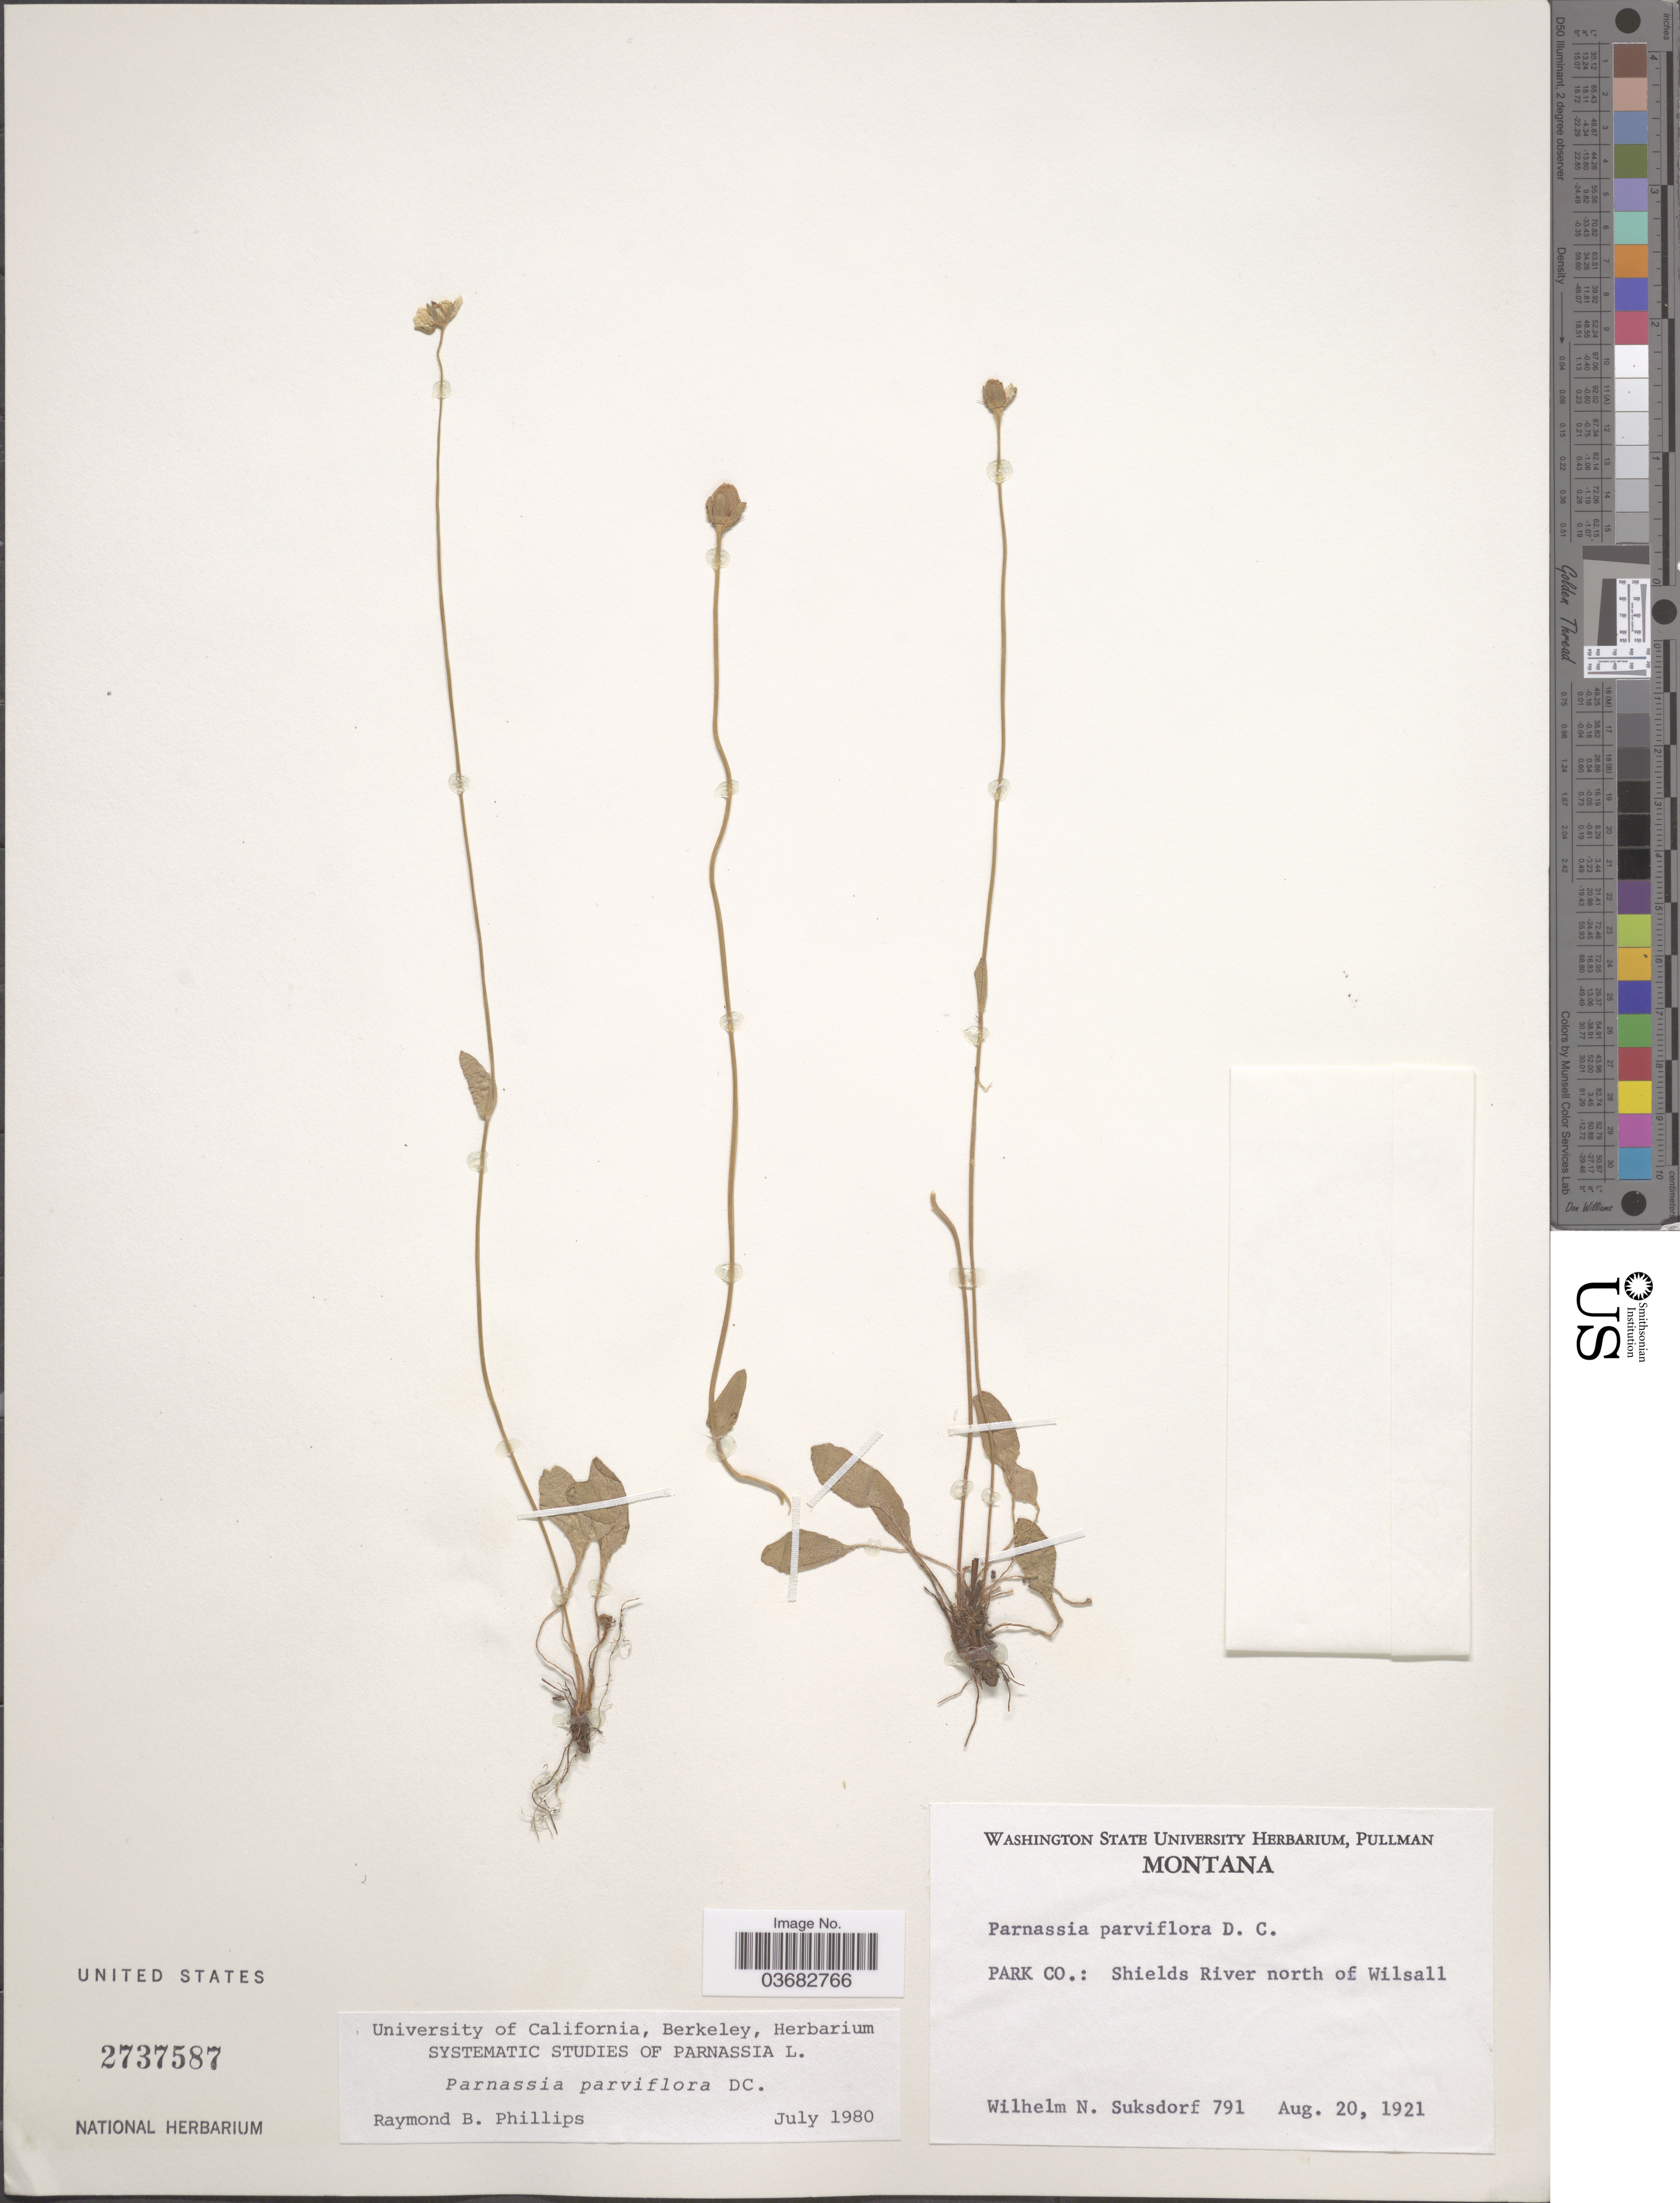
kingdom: Plantae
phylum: Tracheophyta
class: Magnoliopsida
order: Celastrales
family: Parnassiaceae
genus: Parnassia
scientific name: Parnassia parviflora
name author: DC.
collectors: W. N. Suksdorf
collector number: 791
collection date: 1921-08-20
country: United States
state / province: Montana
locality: Park Co.: Shields River north of Wilsall.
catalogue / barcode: US 2737587